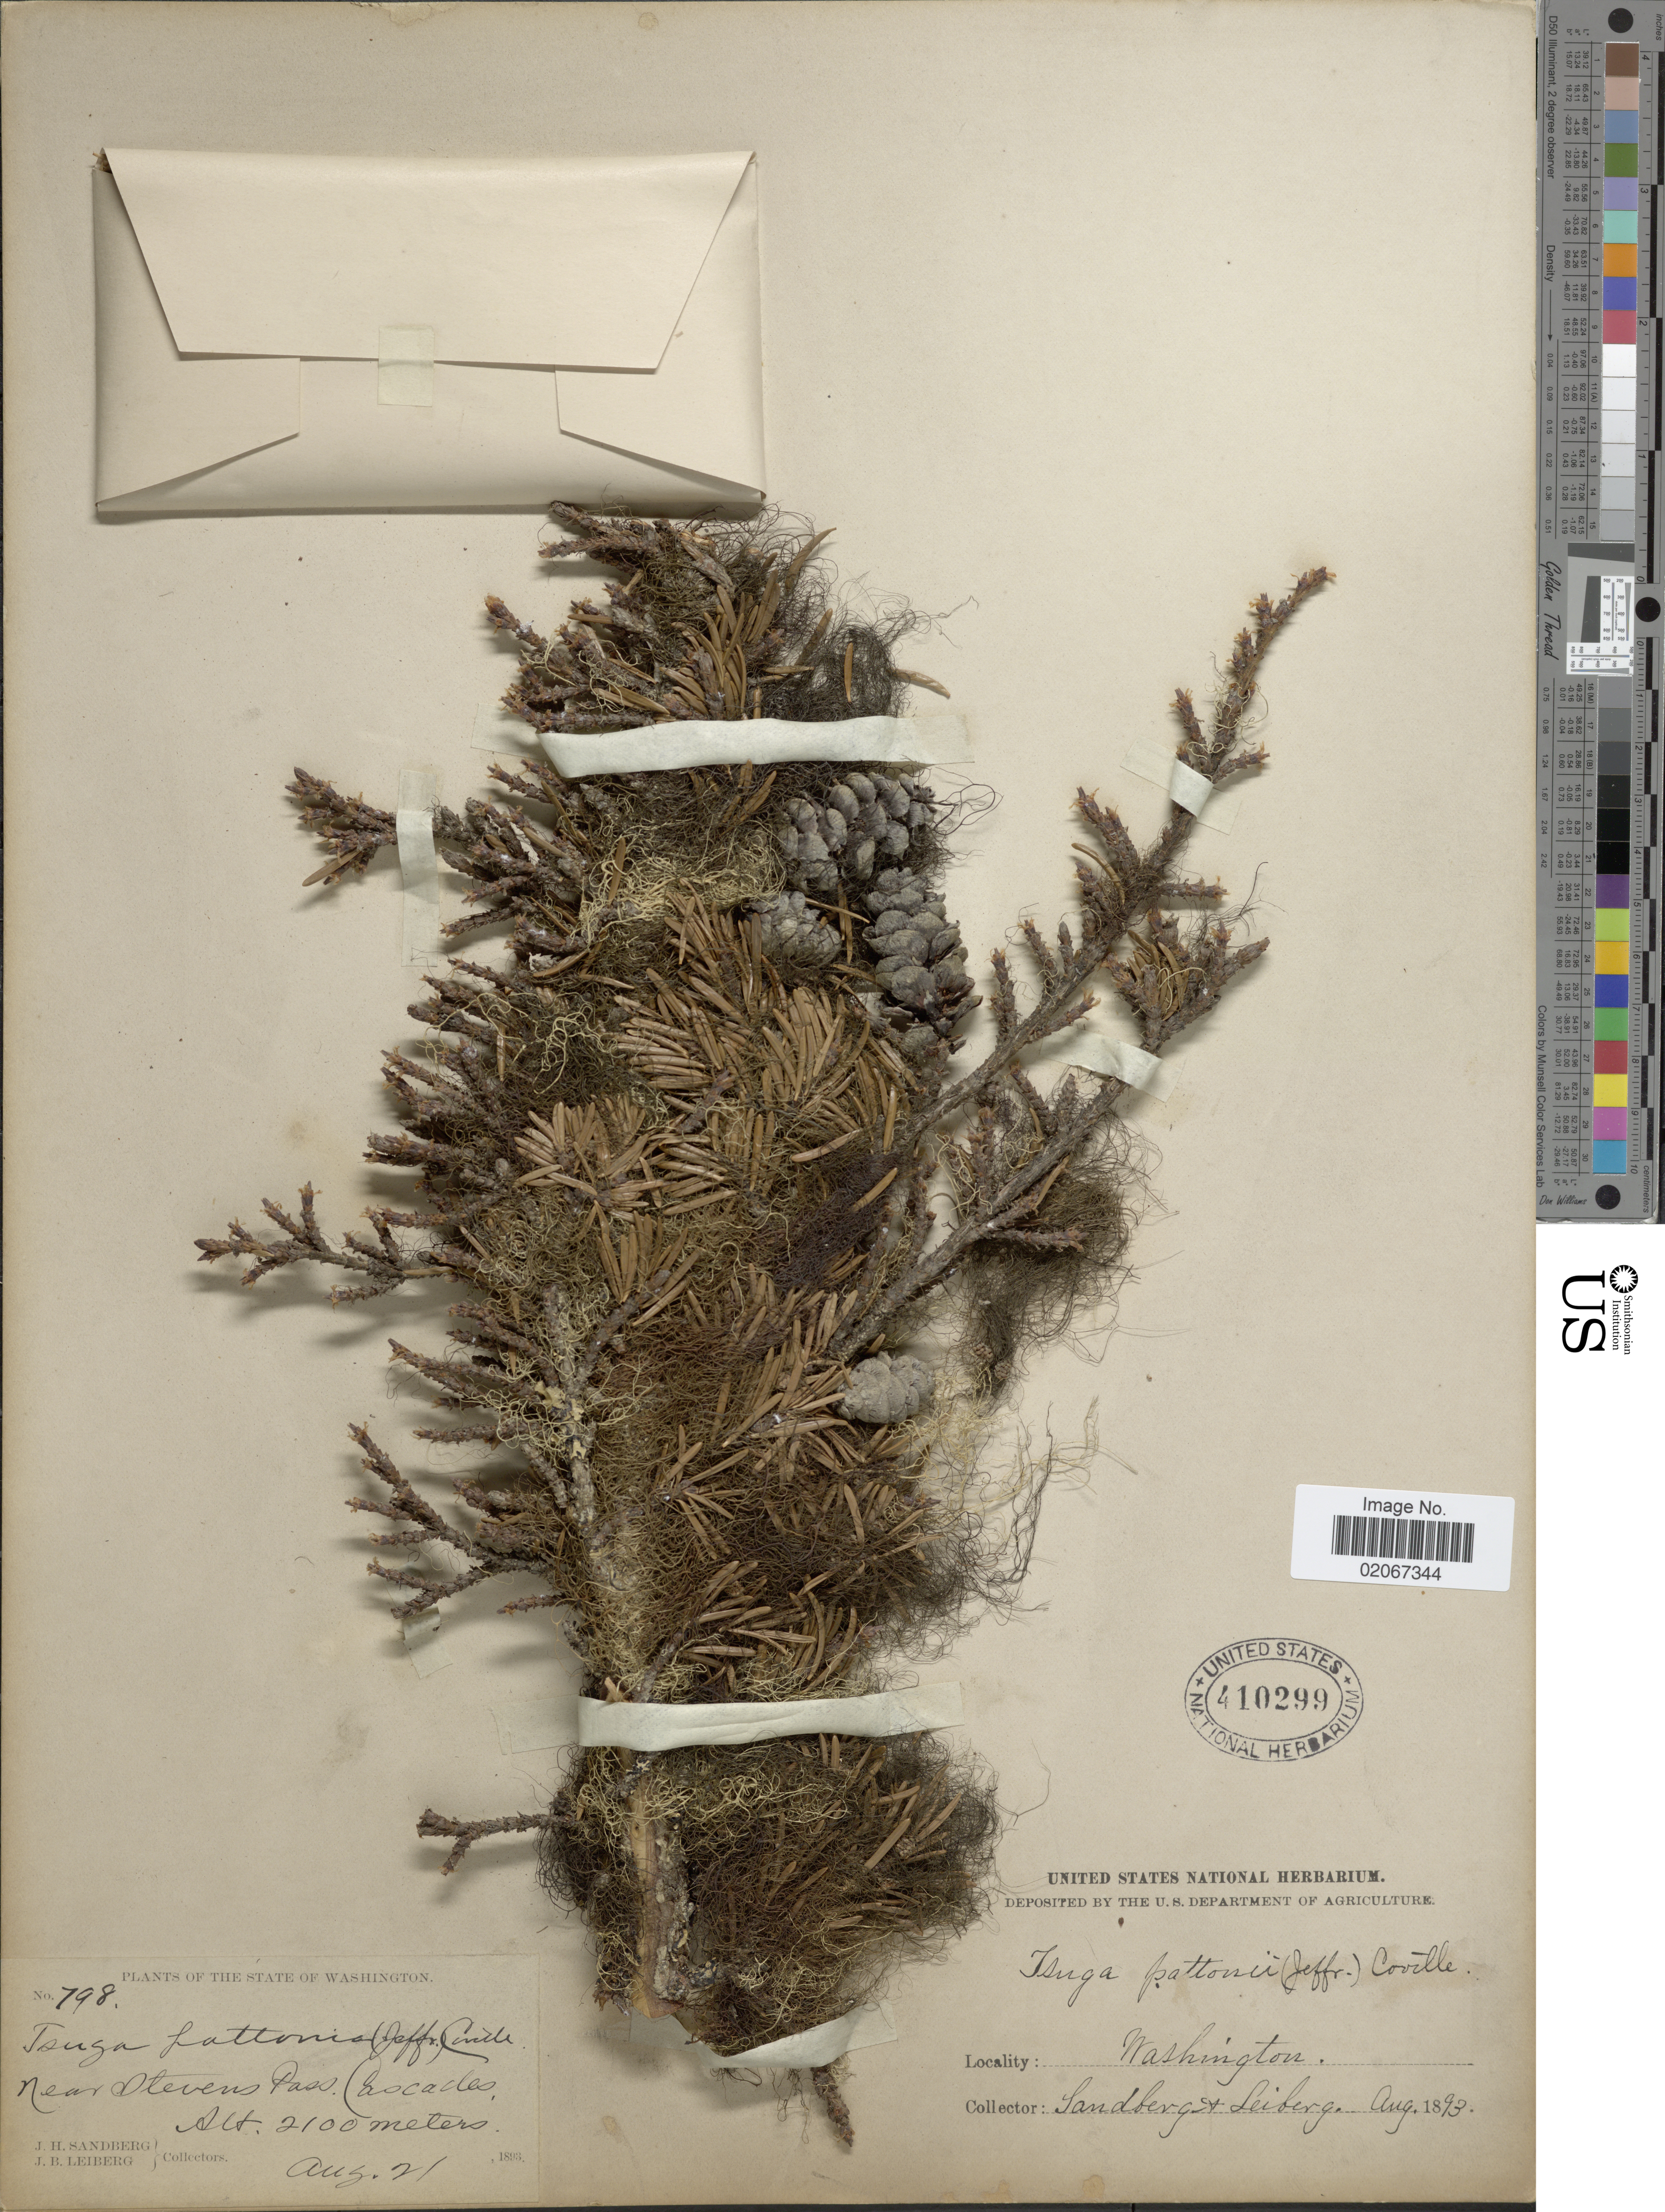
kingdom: Plantae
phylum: Tracheophyta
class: Pinopsida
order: Pinales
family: Pinaceae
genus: Tsuga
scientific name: Tsuga mertensiana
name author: (Bong.) Carrière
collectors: J. H. Sandberg & J. B. Leiberg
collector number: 798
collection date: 1893-08-21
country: United States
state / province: Washington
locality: Near Stevens Pass. Cascades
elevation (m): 2100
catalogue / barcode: US 410299